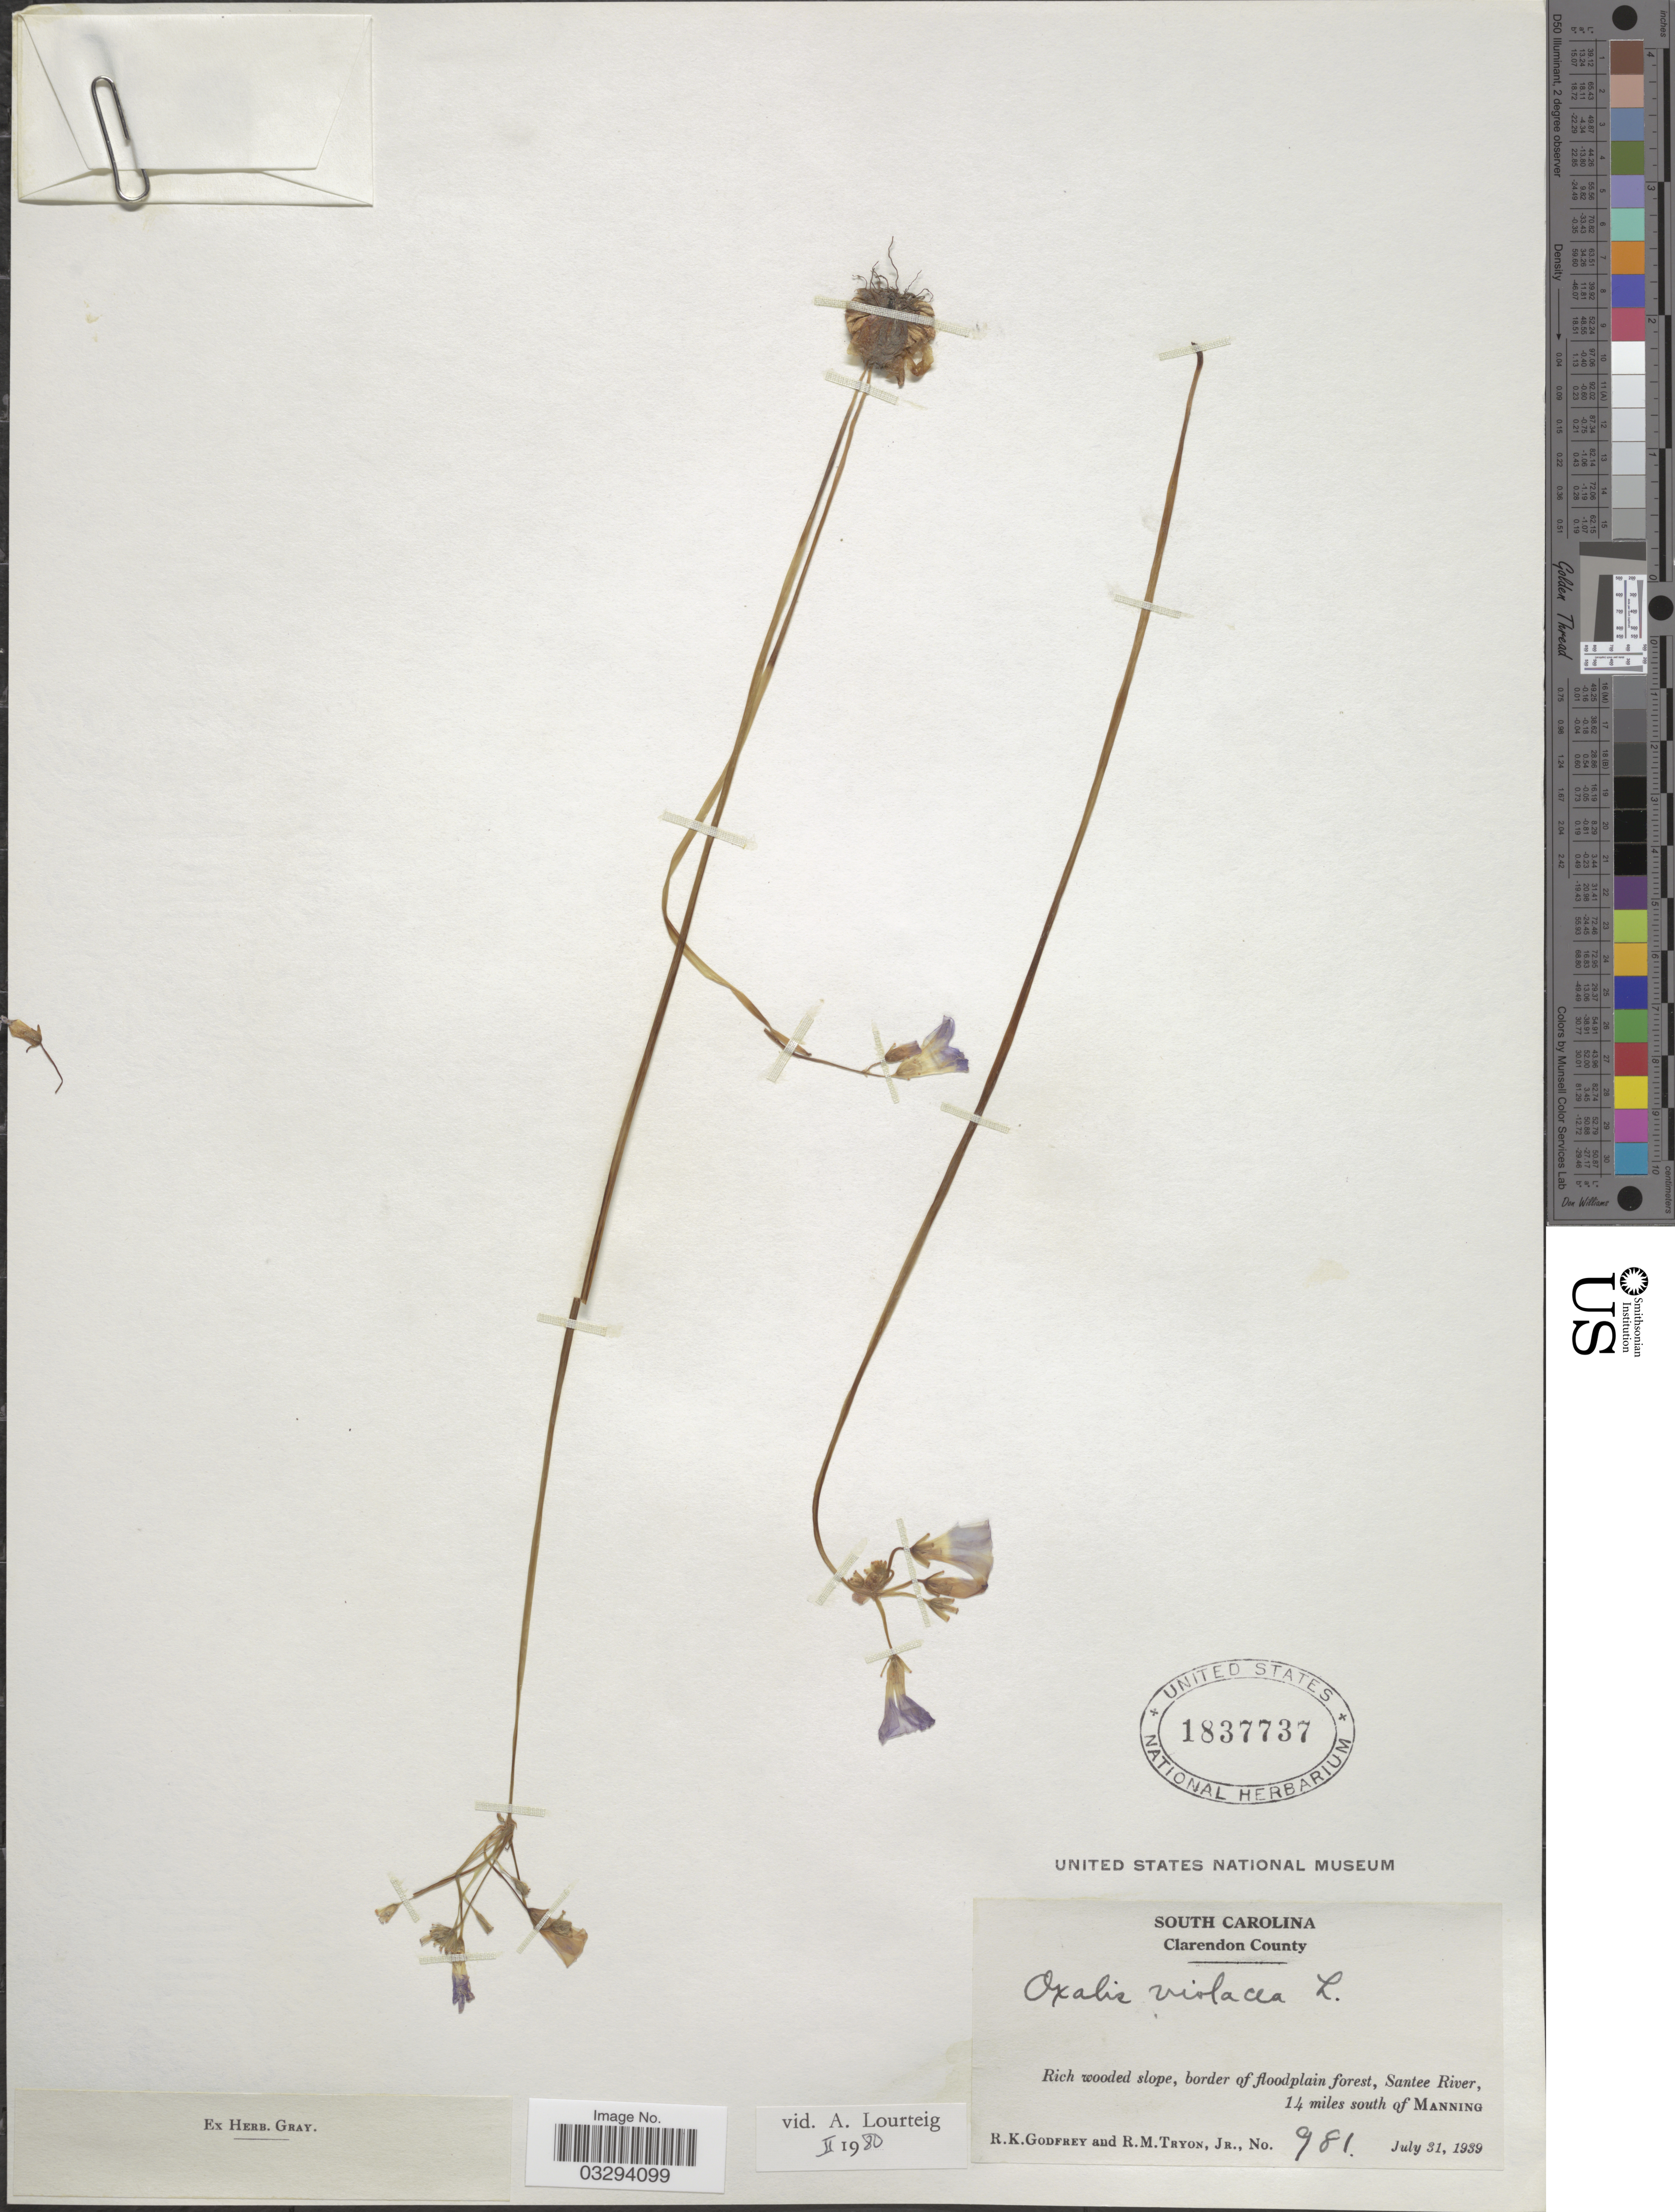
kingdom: Plantae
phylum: Tracheophyta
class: Magnoliopsida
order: Oxalidales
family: Oxalidaceae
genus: Oxalis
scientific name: Oxalis violacea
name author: L.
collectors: R. K. Godfrey & R. Tryon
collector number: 981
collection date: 1939-07-31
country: United States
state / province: South Carolina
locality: Clarendon County. Santee River, 14 miles south of Manning.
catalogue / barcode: US 1837737